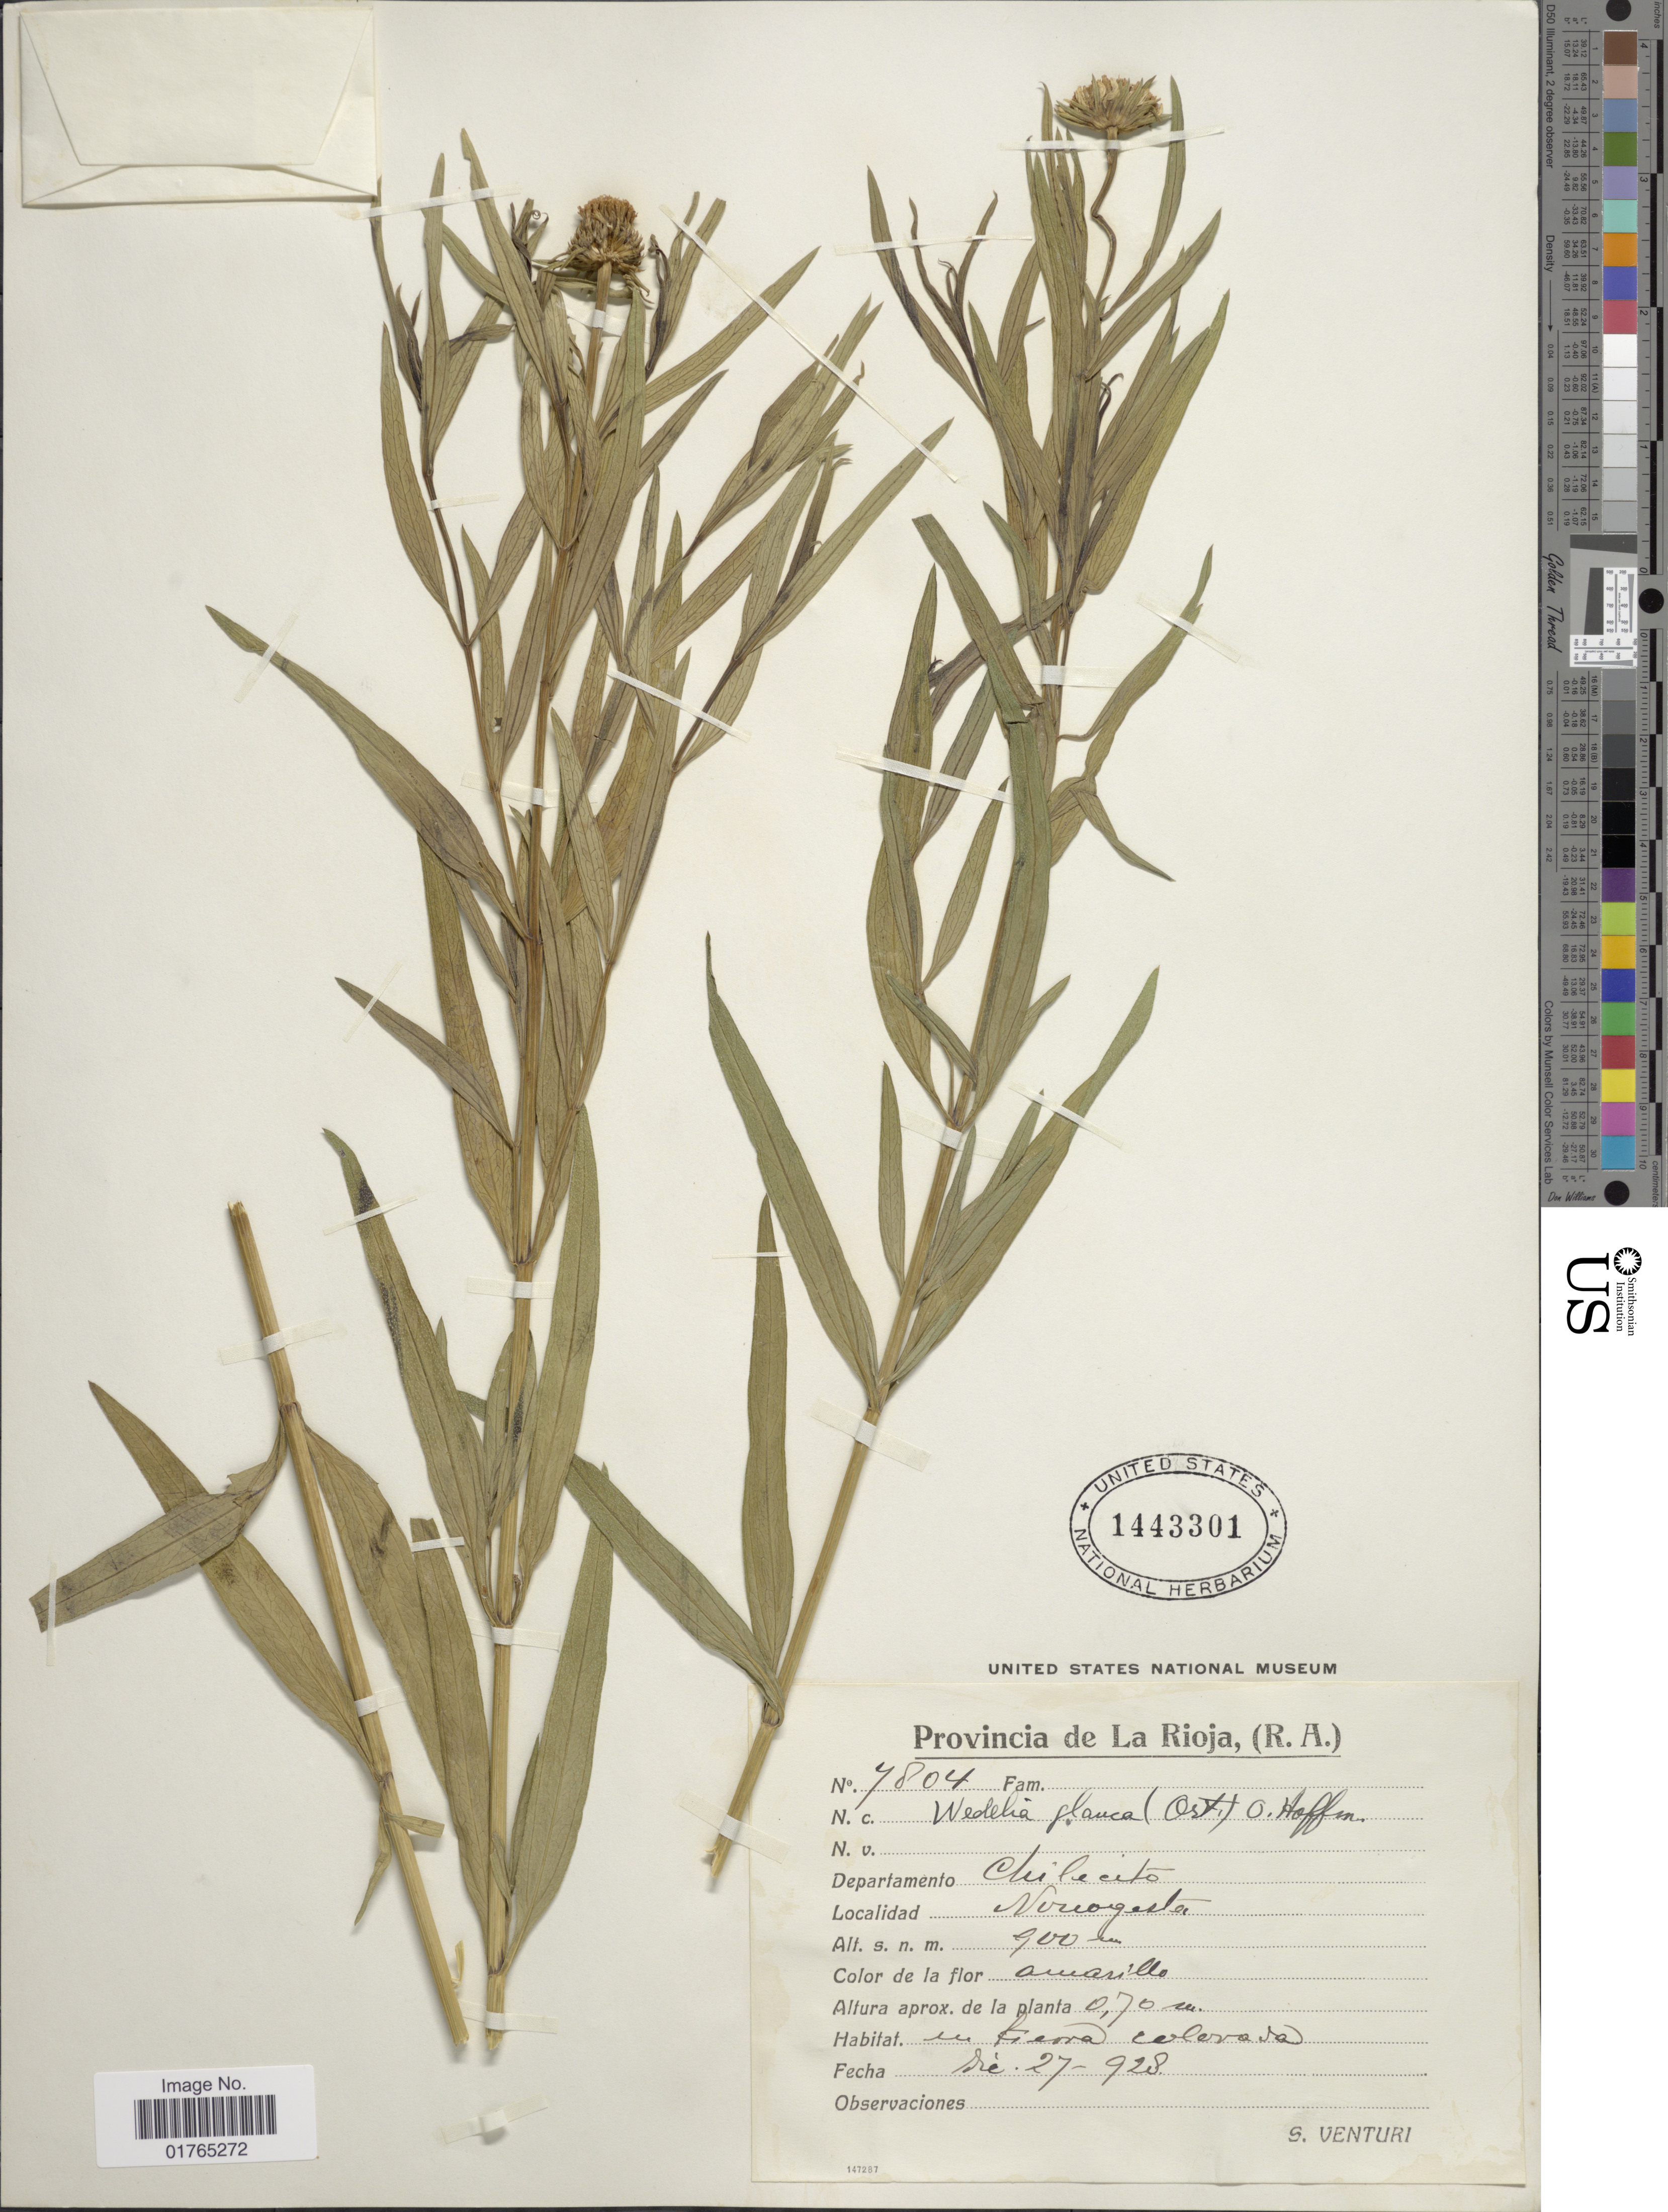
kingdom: Plantae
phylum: Tracheophyta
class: Magnoliopsida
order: Asterales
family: Asteraceae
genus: Pascalia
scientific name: Pascalia glauca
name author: Ortega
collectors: S. Venturi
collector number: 7804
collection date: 1928-12-27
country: Argentina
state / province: La Rioja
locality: La Rioja (R.A.), departamento Chilecito, Noro y Esta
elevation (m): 900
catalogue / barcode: US 1443301